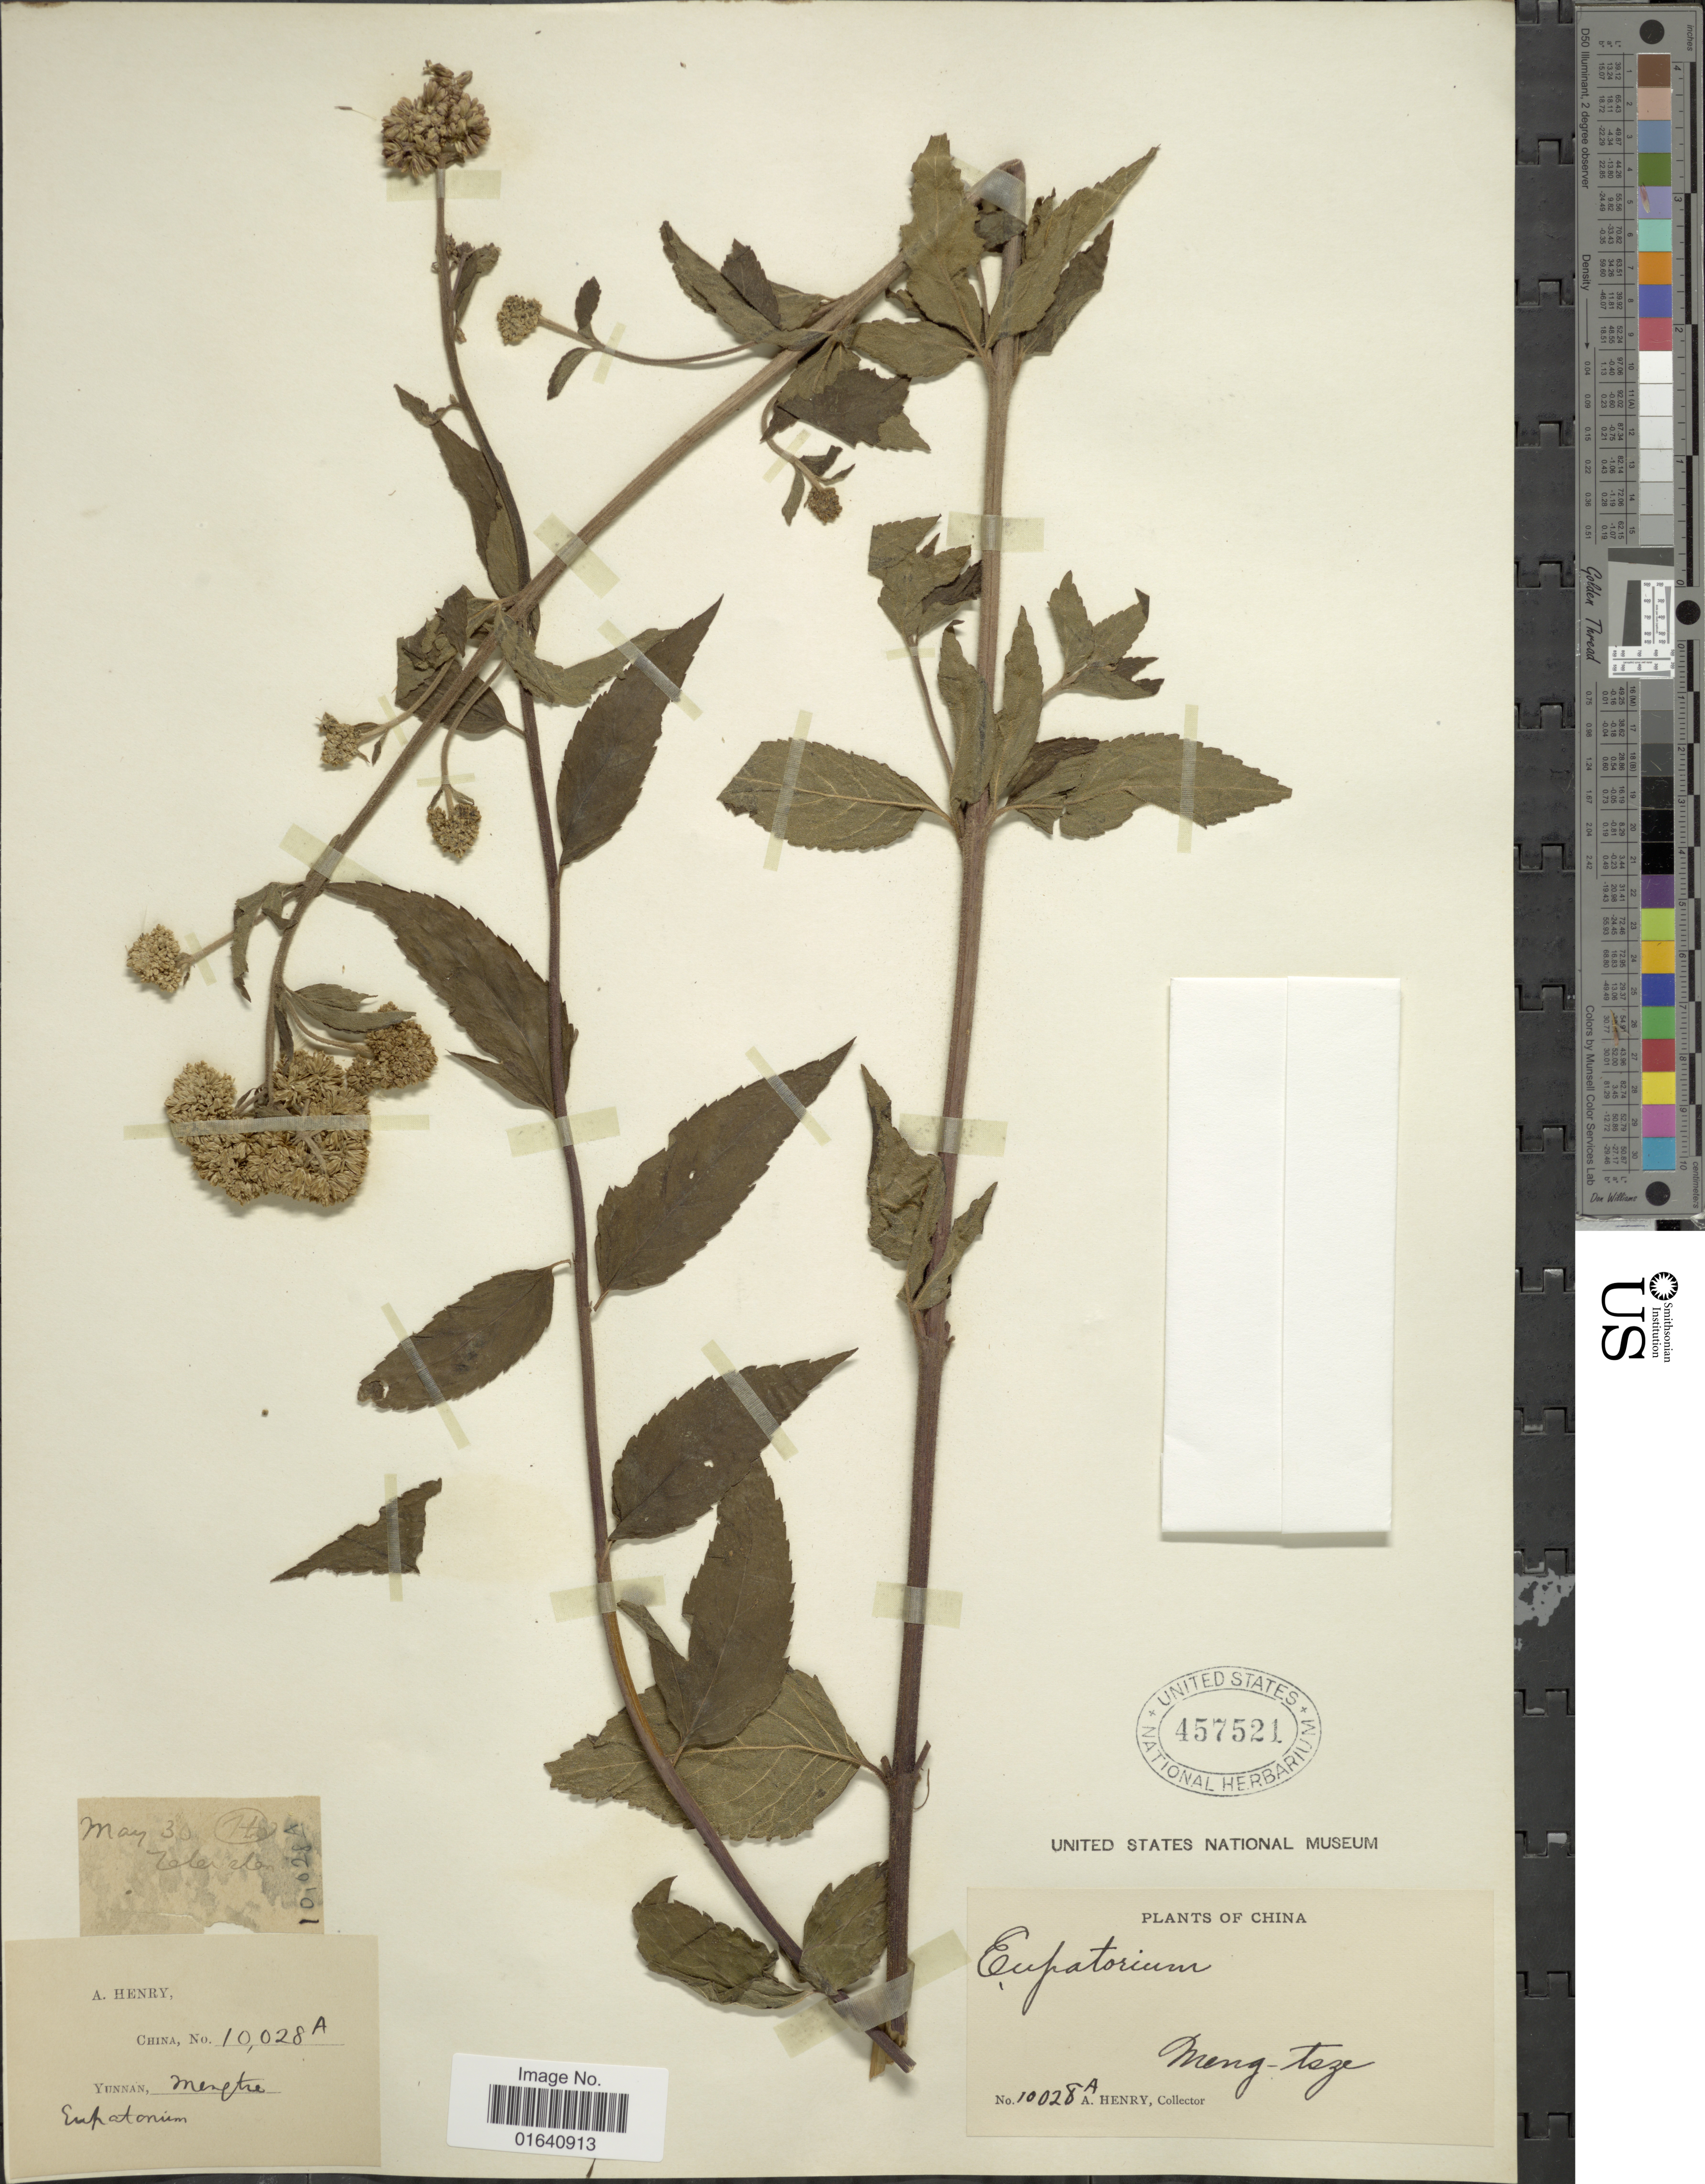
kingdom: Plantae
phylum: Tracheophyta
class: Magnoliopsida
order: Asterales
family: Asteraceae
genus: Eupatorium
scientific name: Eupatorium sp.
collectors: A. Henry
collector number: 10028 A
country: China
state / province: Yunnan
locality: Mengtsze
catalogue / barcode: US 457521